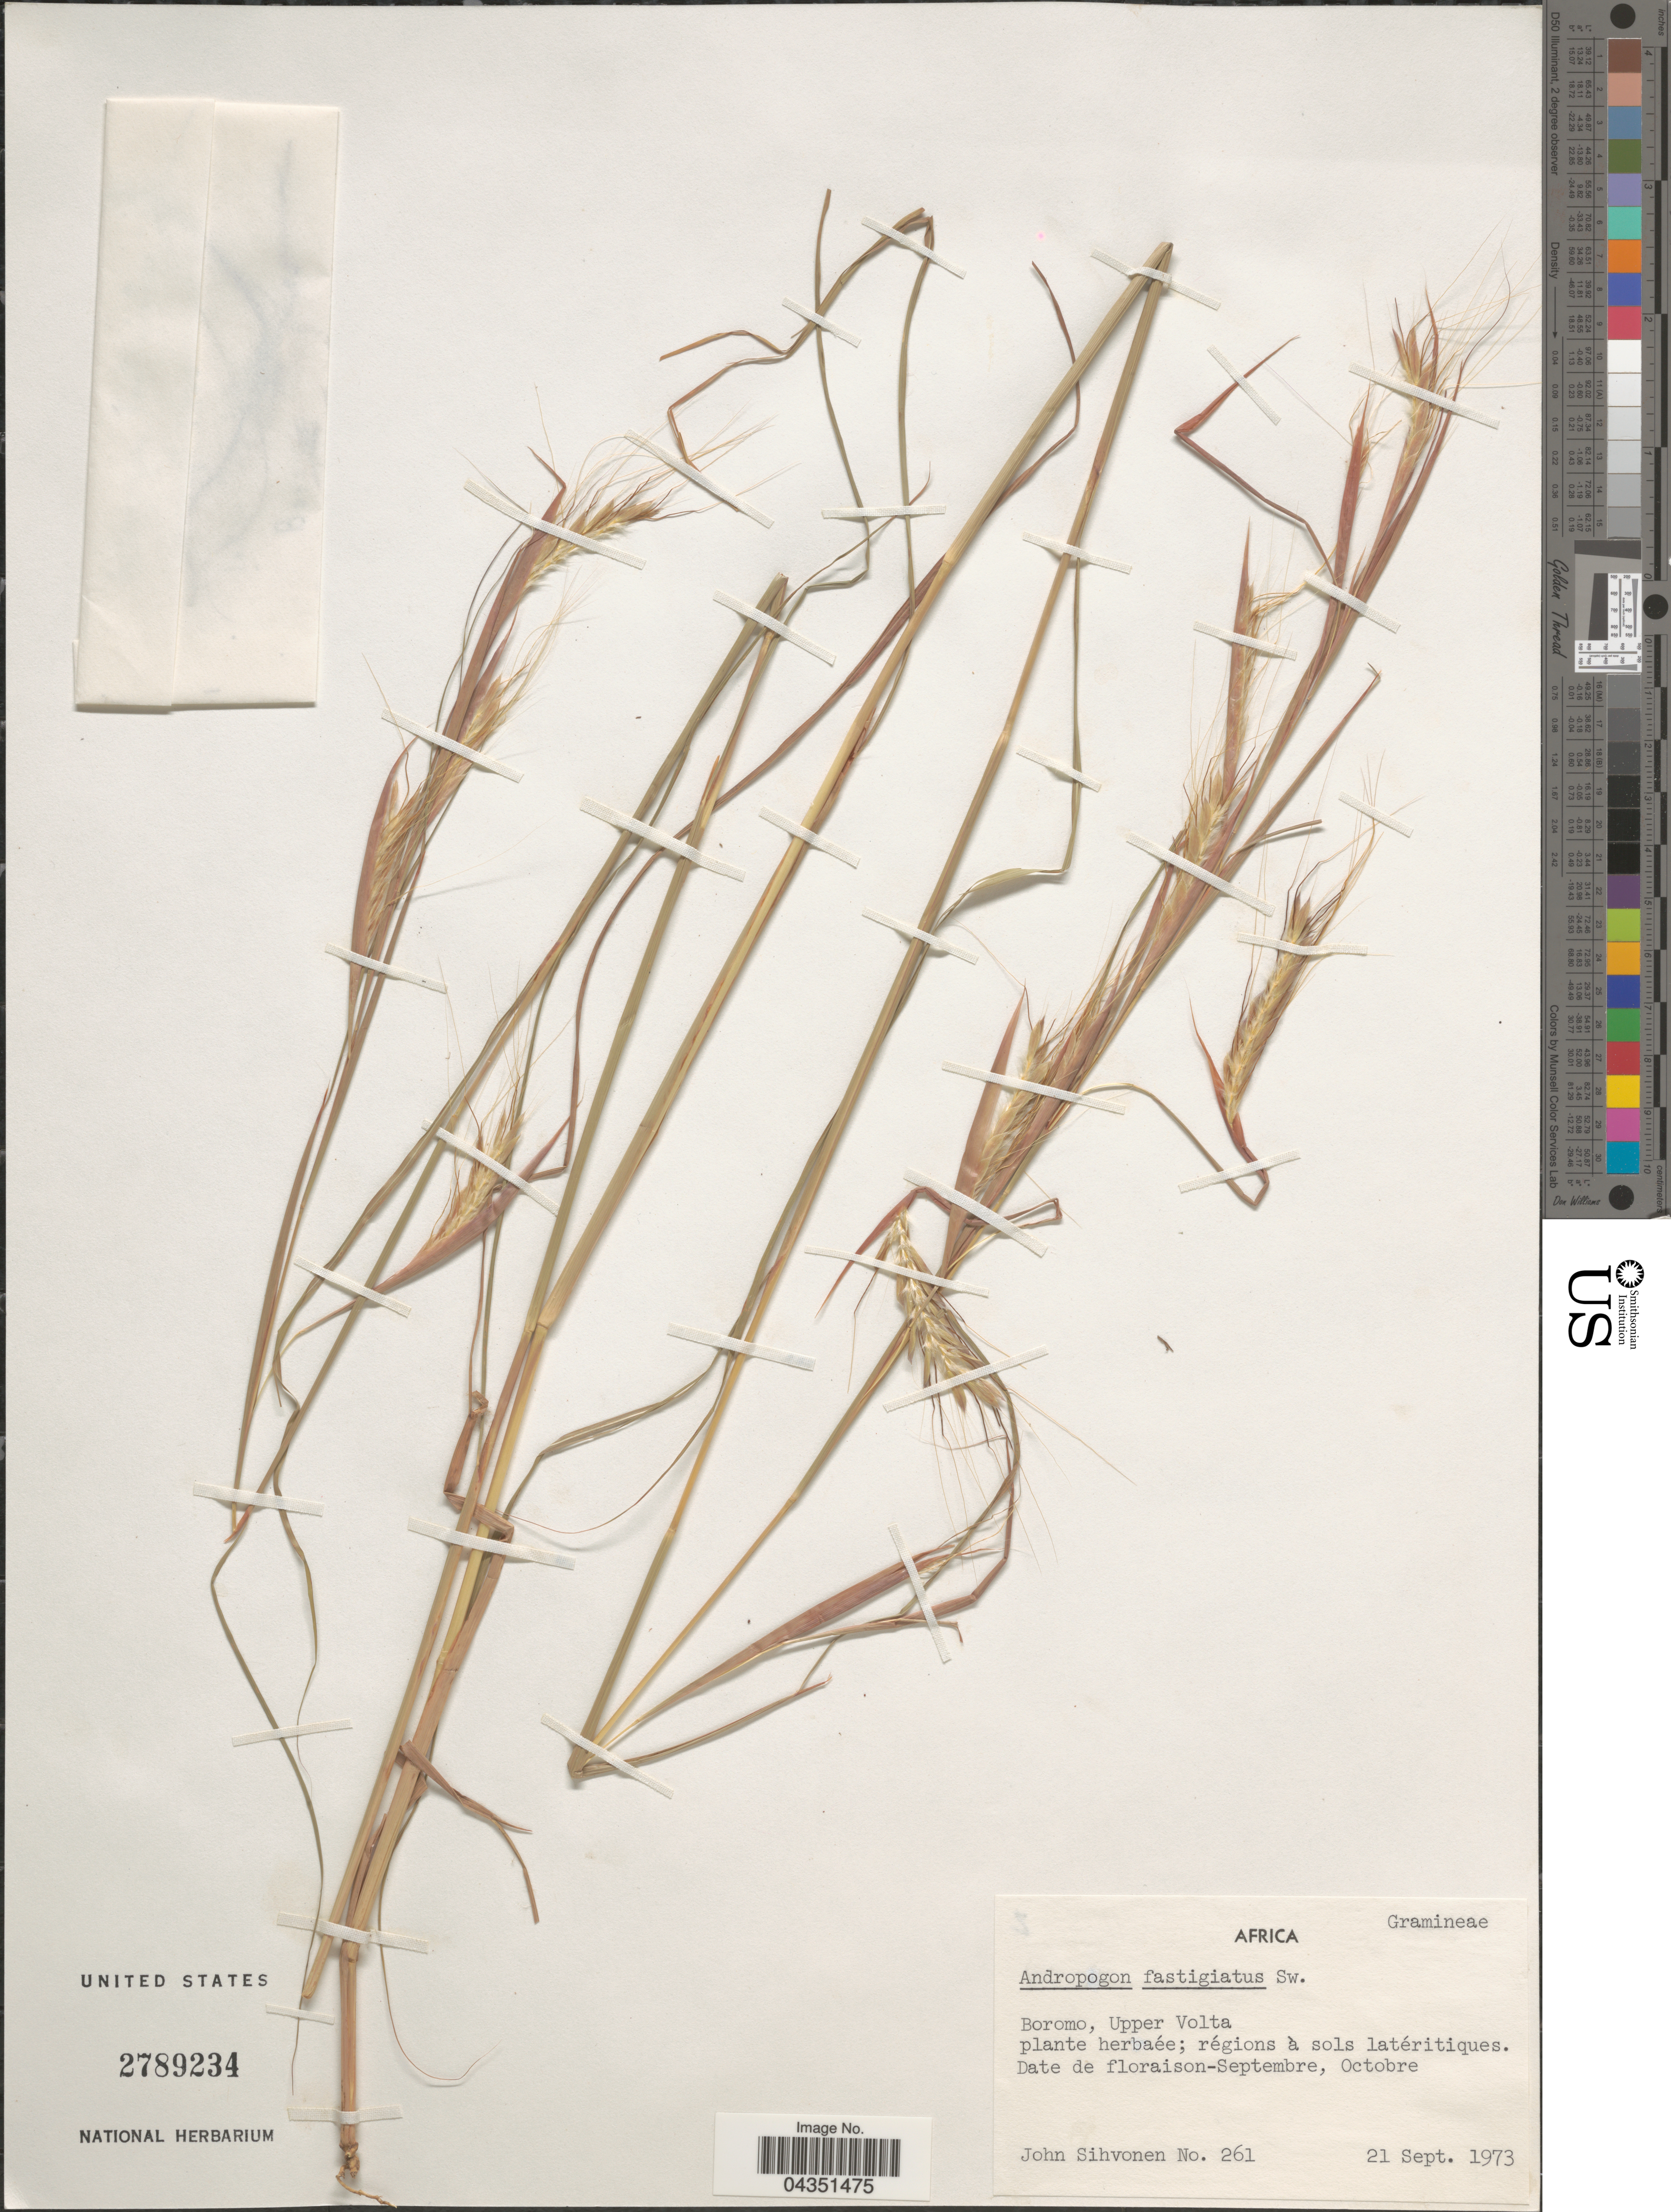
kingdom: Plantae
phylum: Tracheophyta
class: Liliopsida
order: Poales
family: Poaceae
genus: Diectomis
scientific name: Diectomis fastigiata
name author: (Sw.) P. Beauv.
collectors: J. Sihvonen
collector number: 261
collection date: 1973-09-21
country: Burkina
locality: Boromo, Upper Volta.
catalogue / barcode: US 2789234